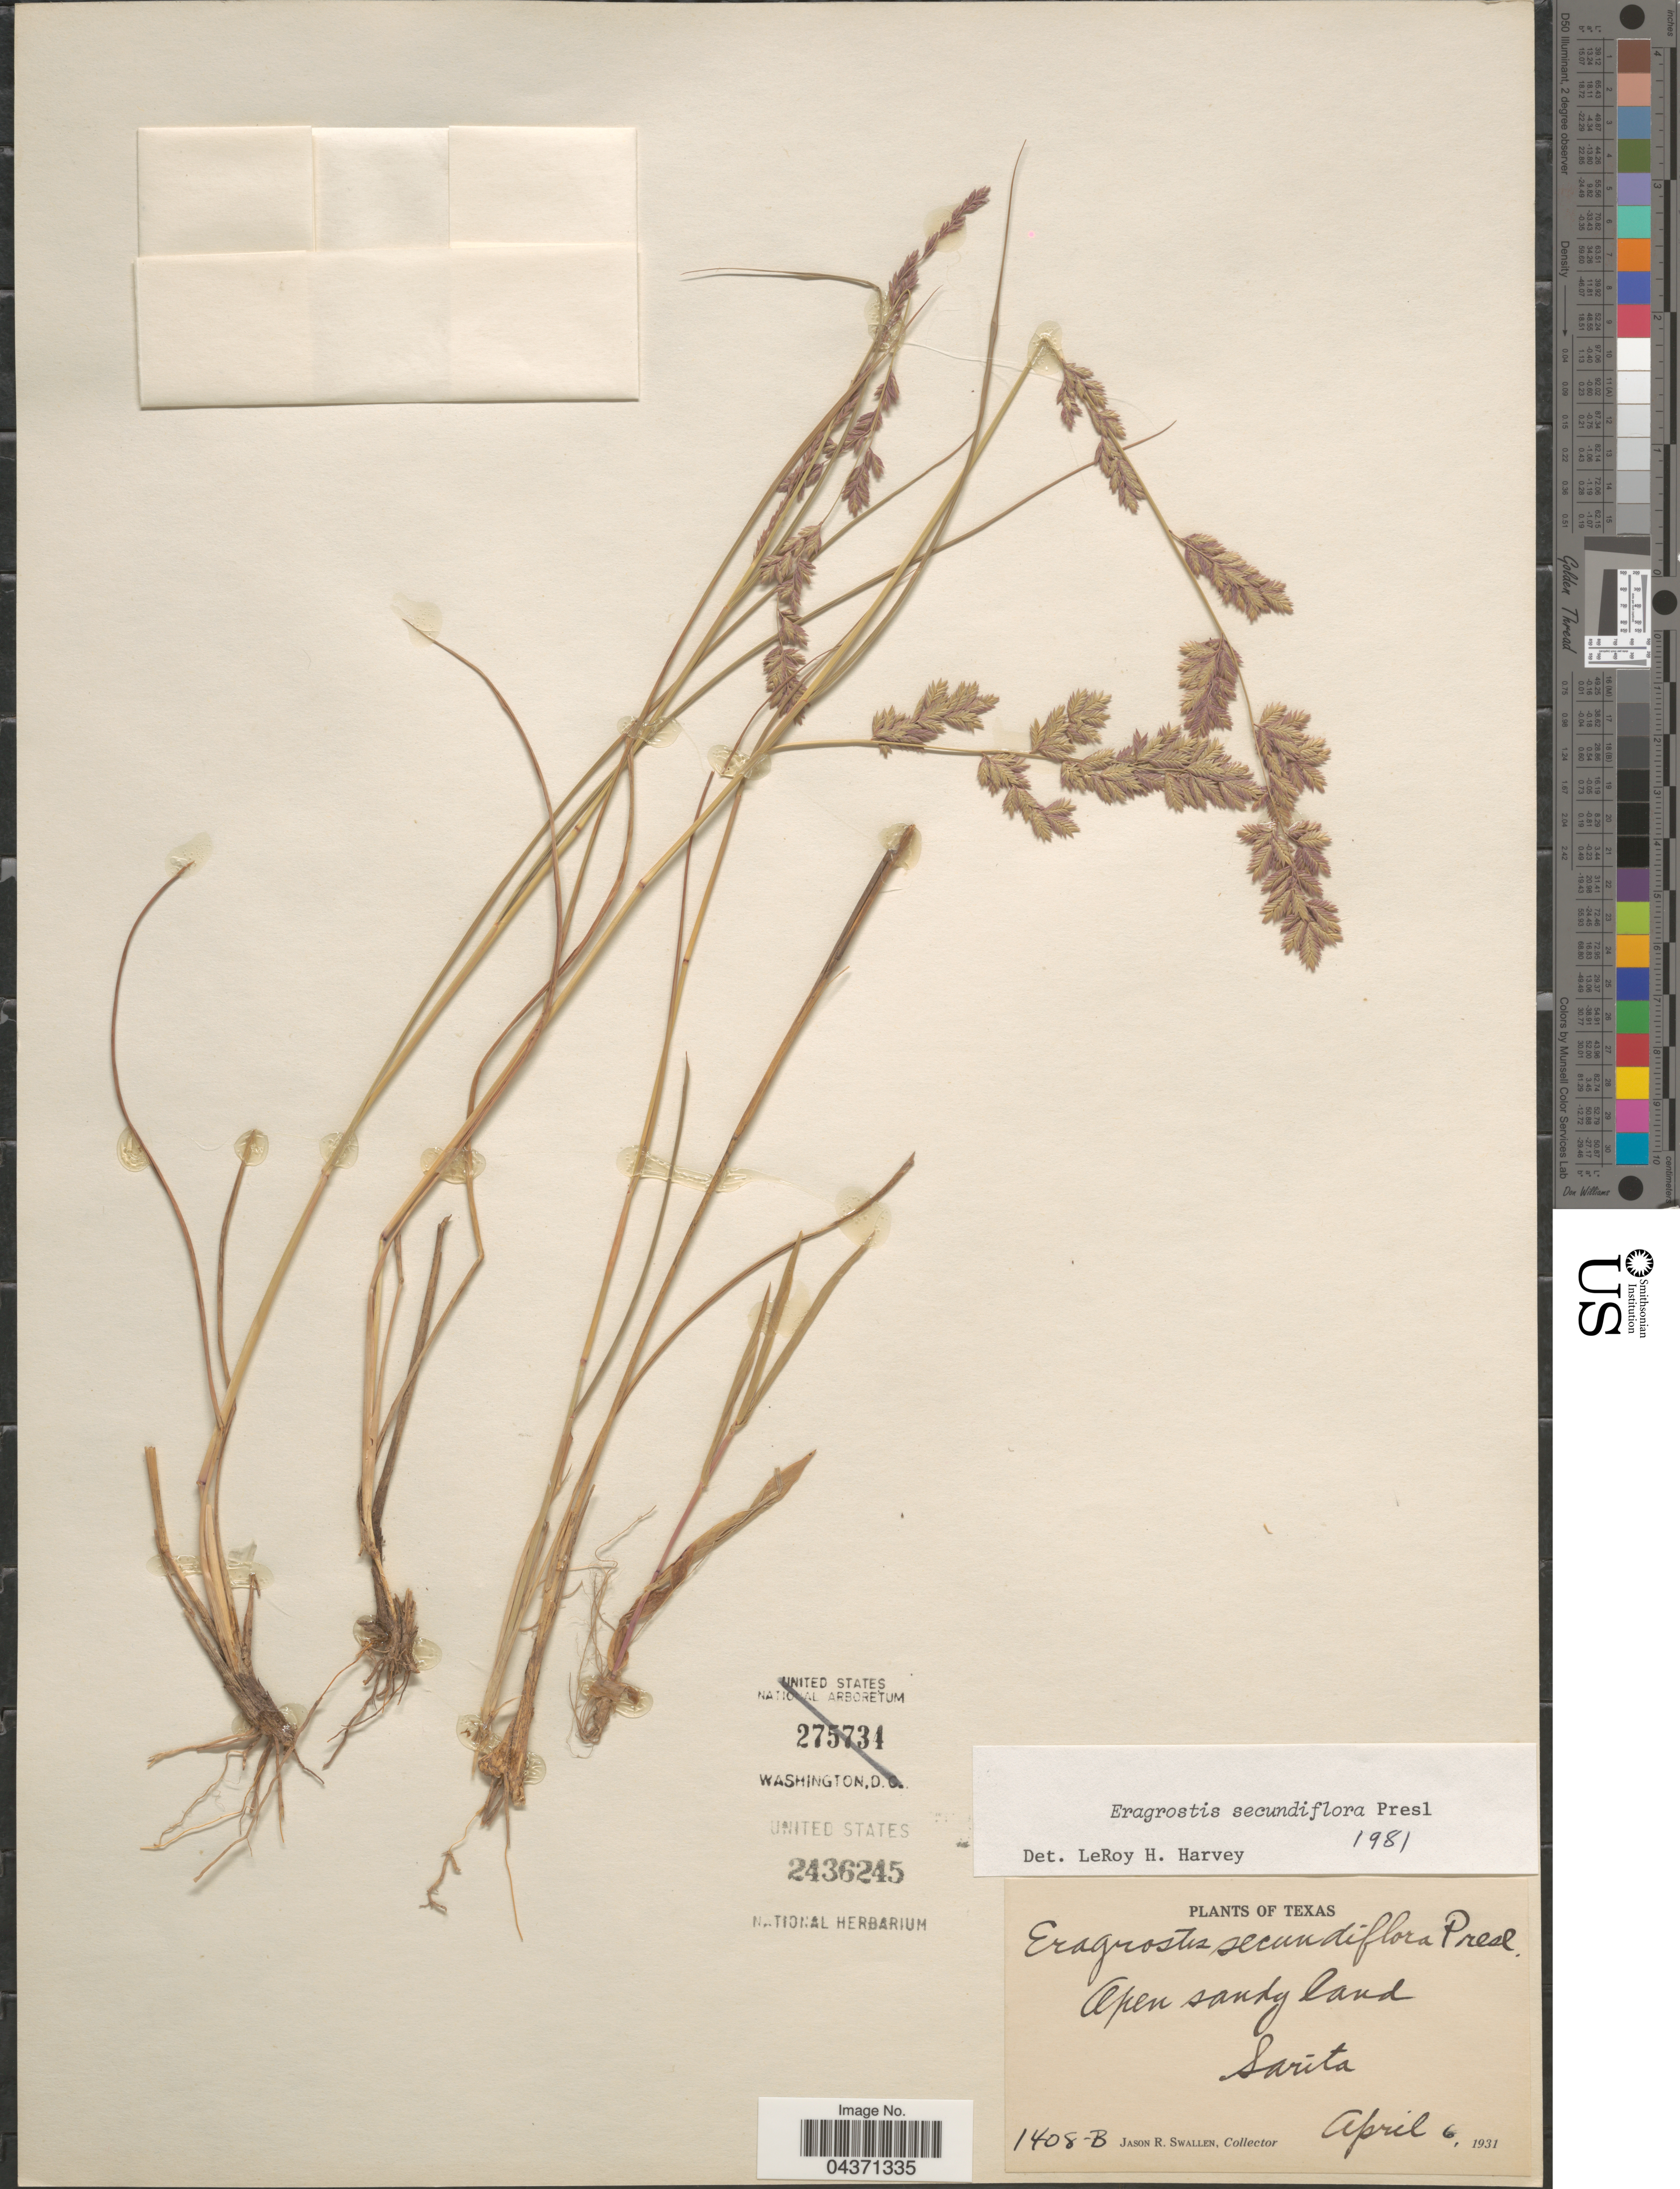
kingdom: Plantae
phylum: Tracheophyta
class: Liliopsida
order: Poales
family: Poaceae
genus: Eragrostis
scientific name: Eragrostis secundiflora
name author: J. Presl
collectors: J. R. Swallen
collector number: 1408-B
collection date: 1931-04-06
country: United States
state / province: Texas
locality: Open sandy land. Sarita.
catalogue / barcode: US 2436245